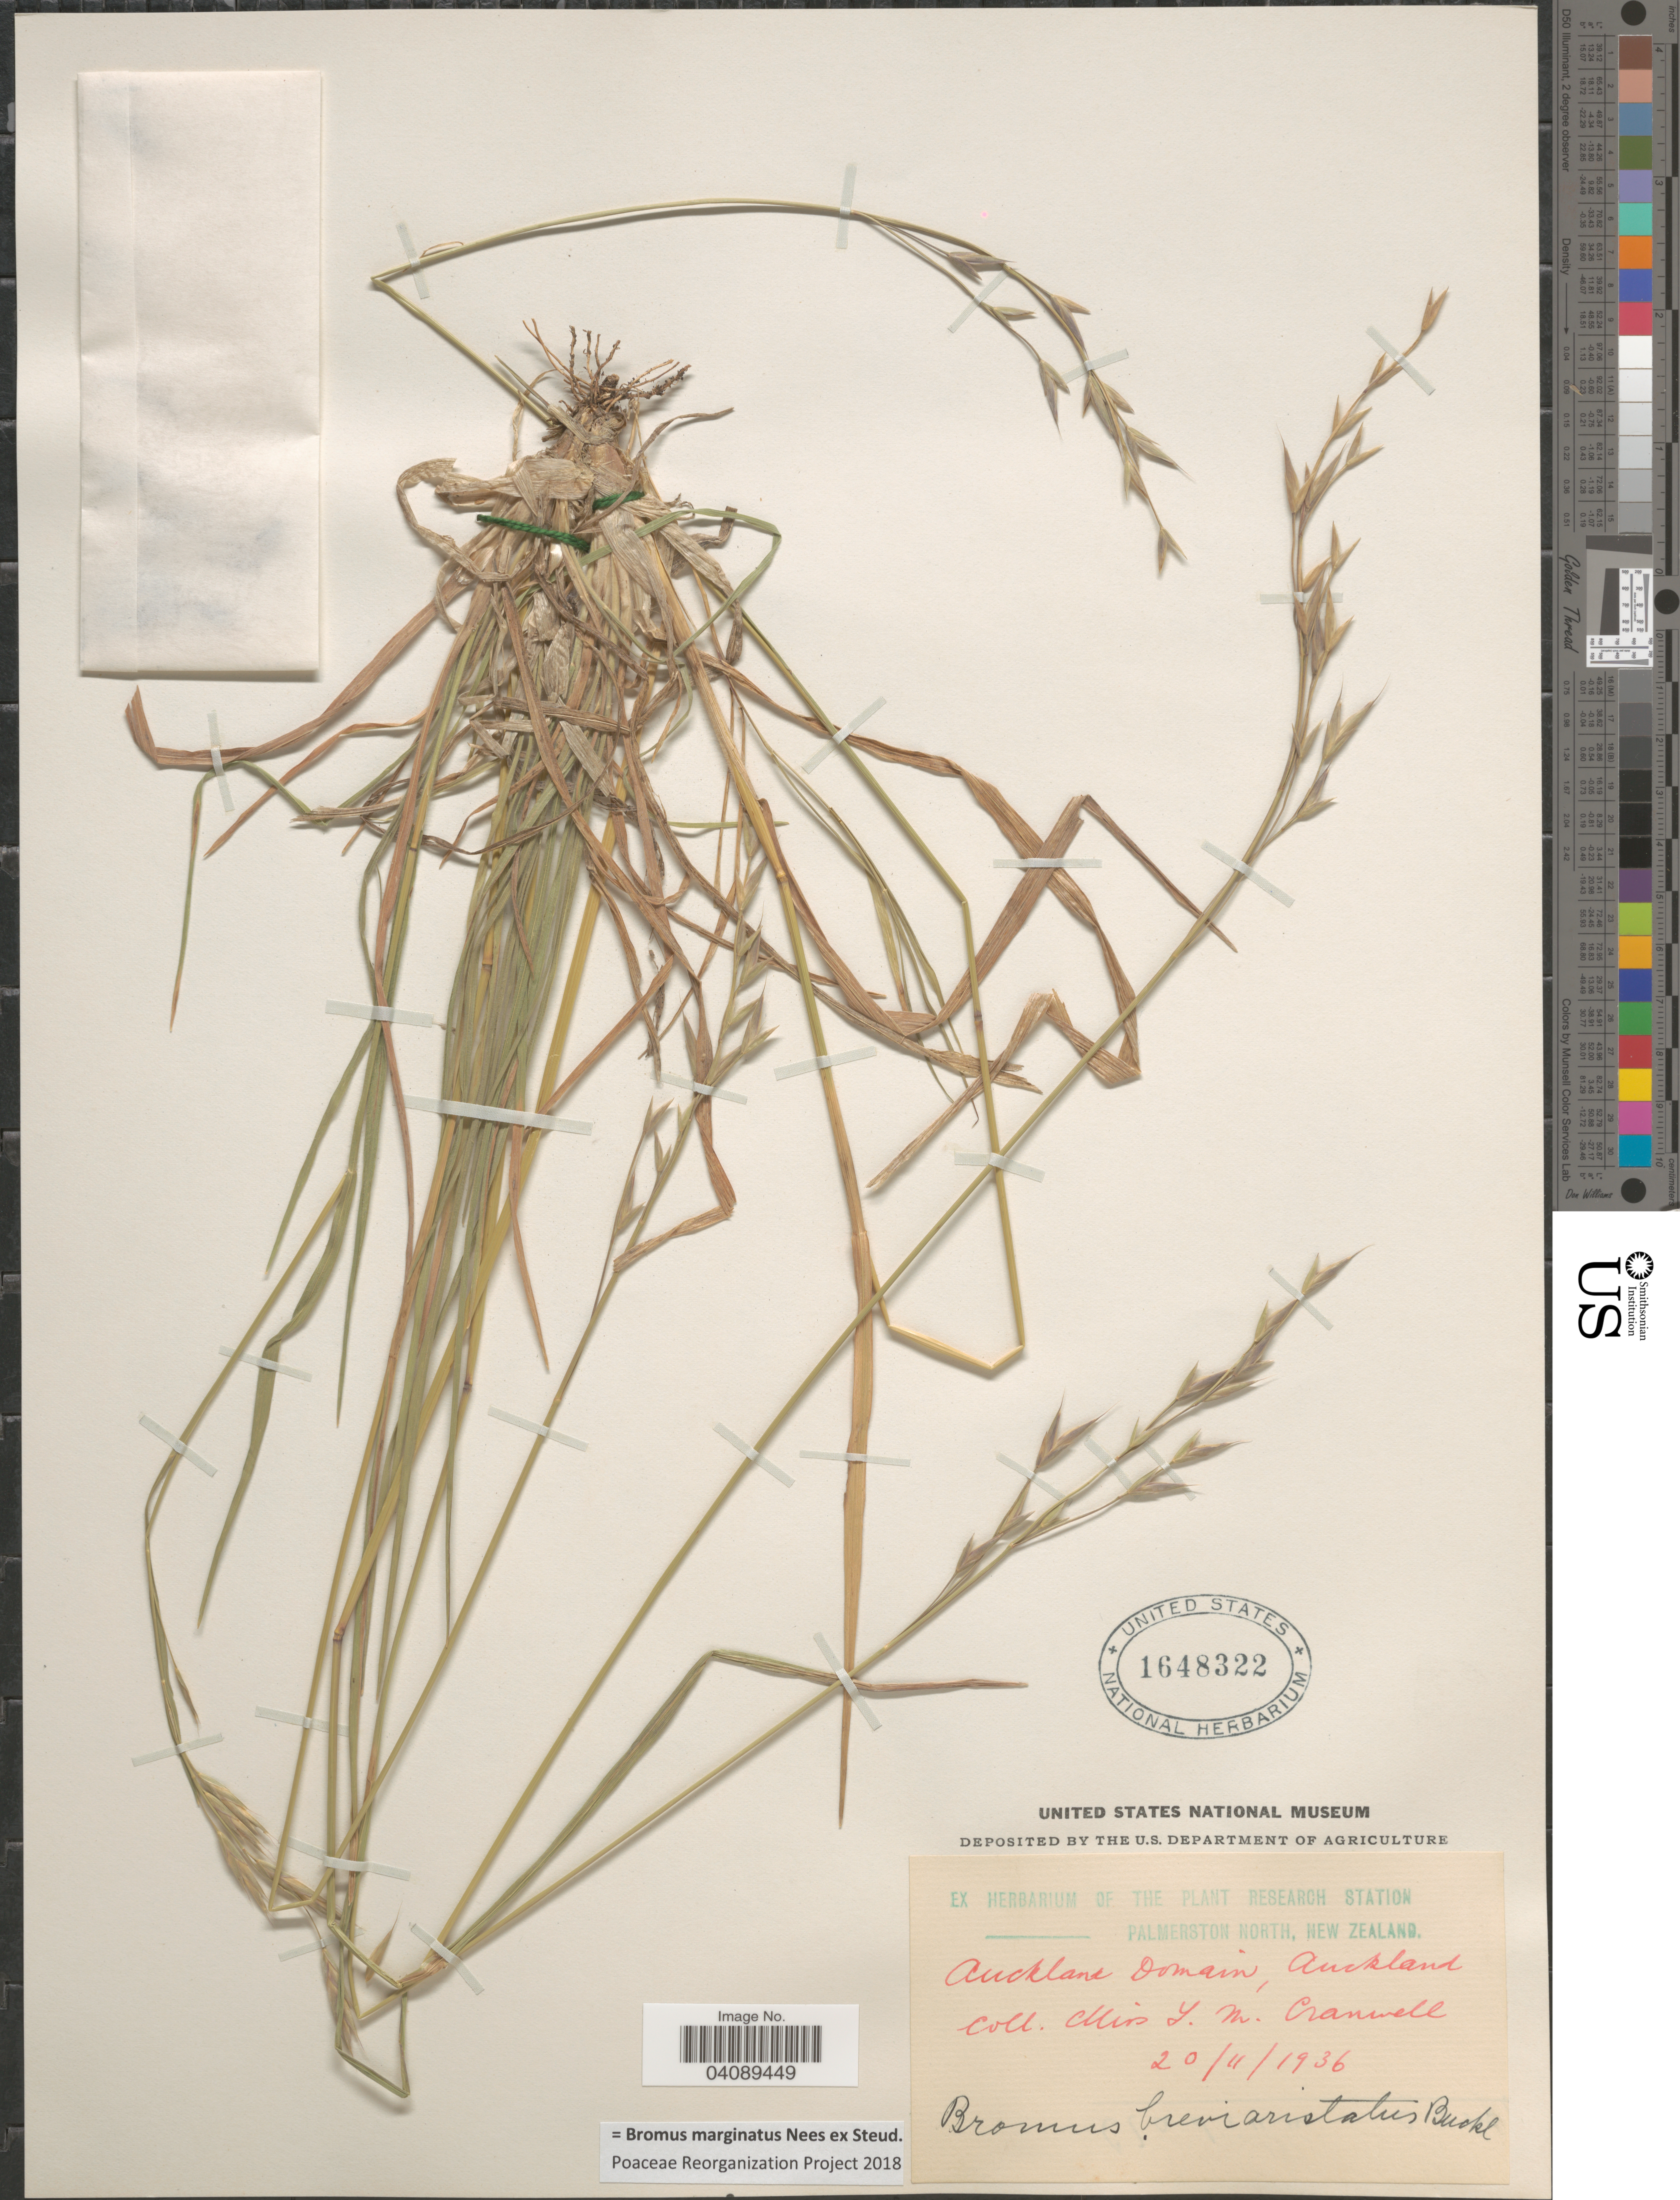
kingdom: Plantae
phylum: Tracheophyta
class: Liliopsida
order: Poales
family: Poaceae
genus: Bromus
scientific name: Bromus marginatus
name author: Nees ex Steud.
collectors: L. Cranwell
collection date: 1936-11-20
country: New Zealand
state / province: Auckland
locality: Auckland Domain.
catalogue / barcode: US 1648322